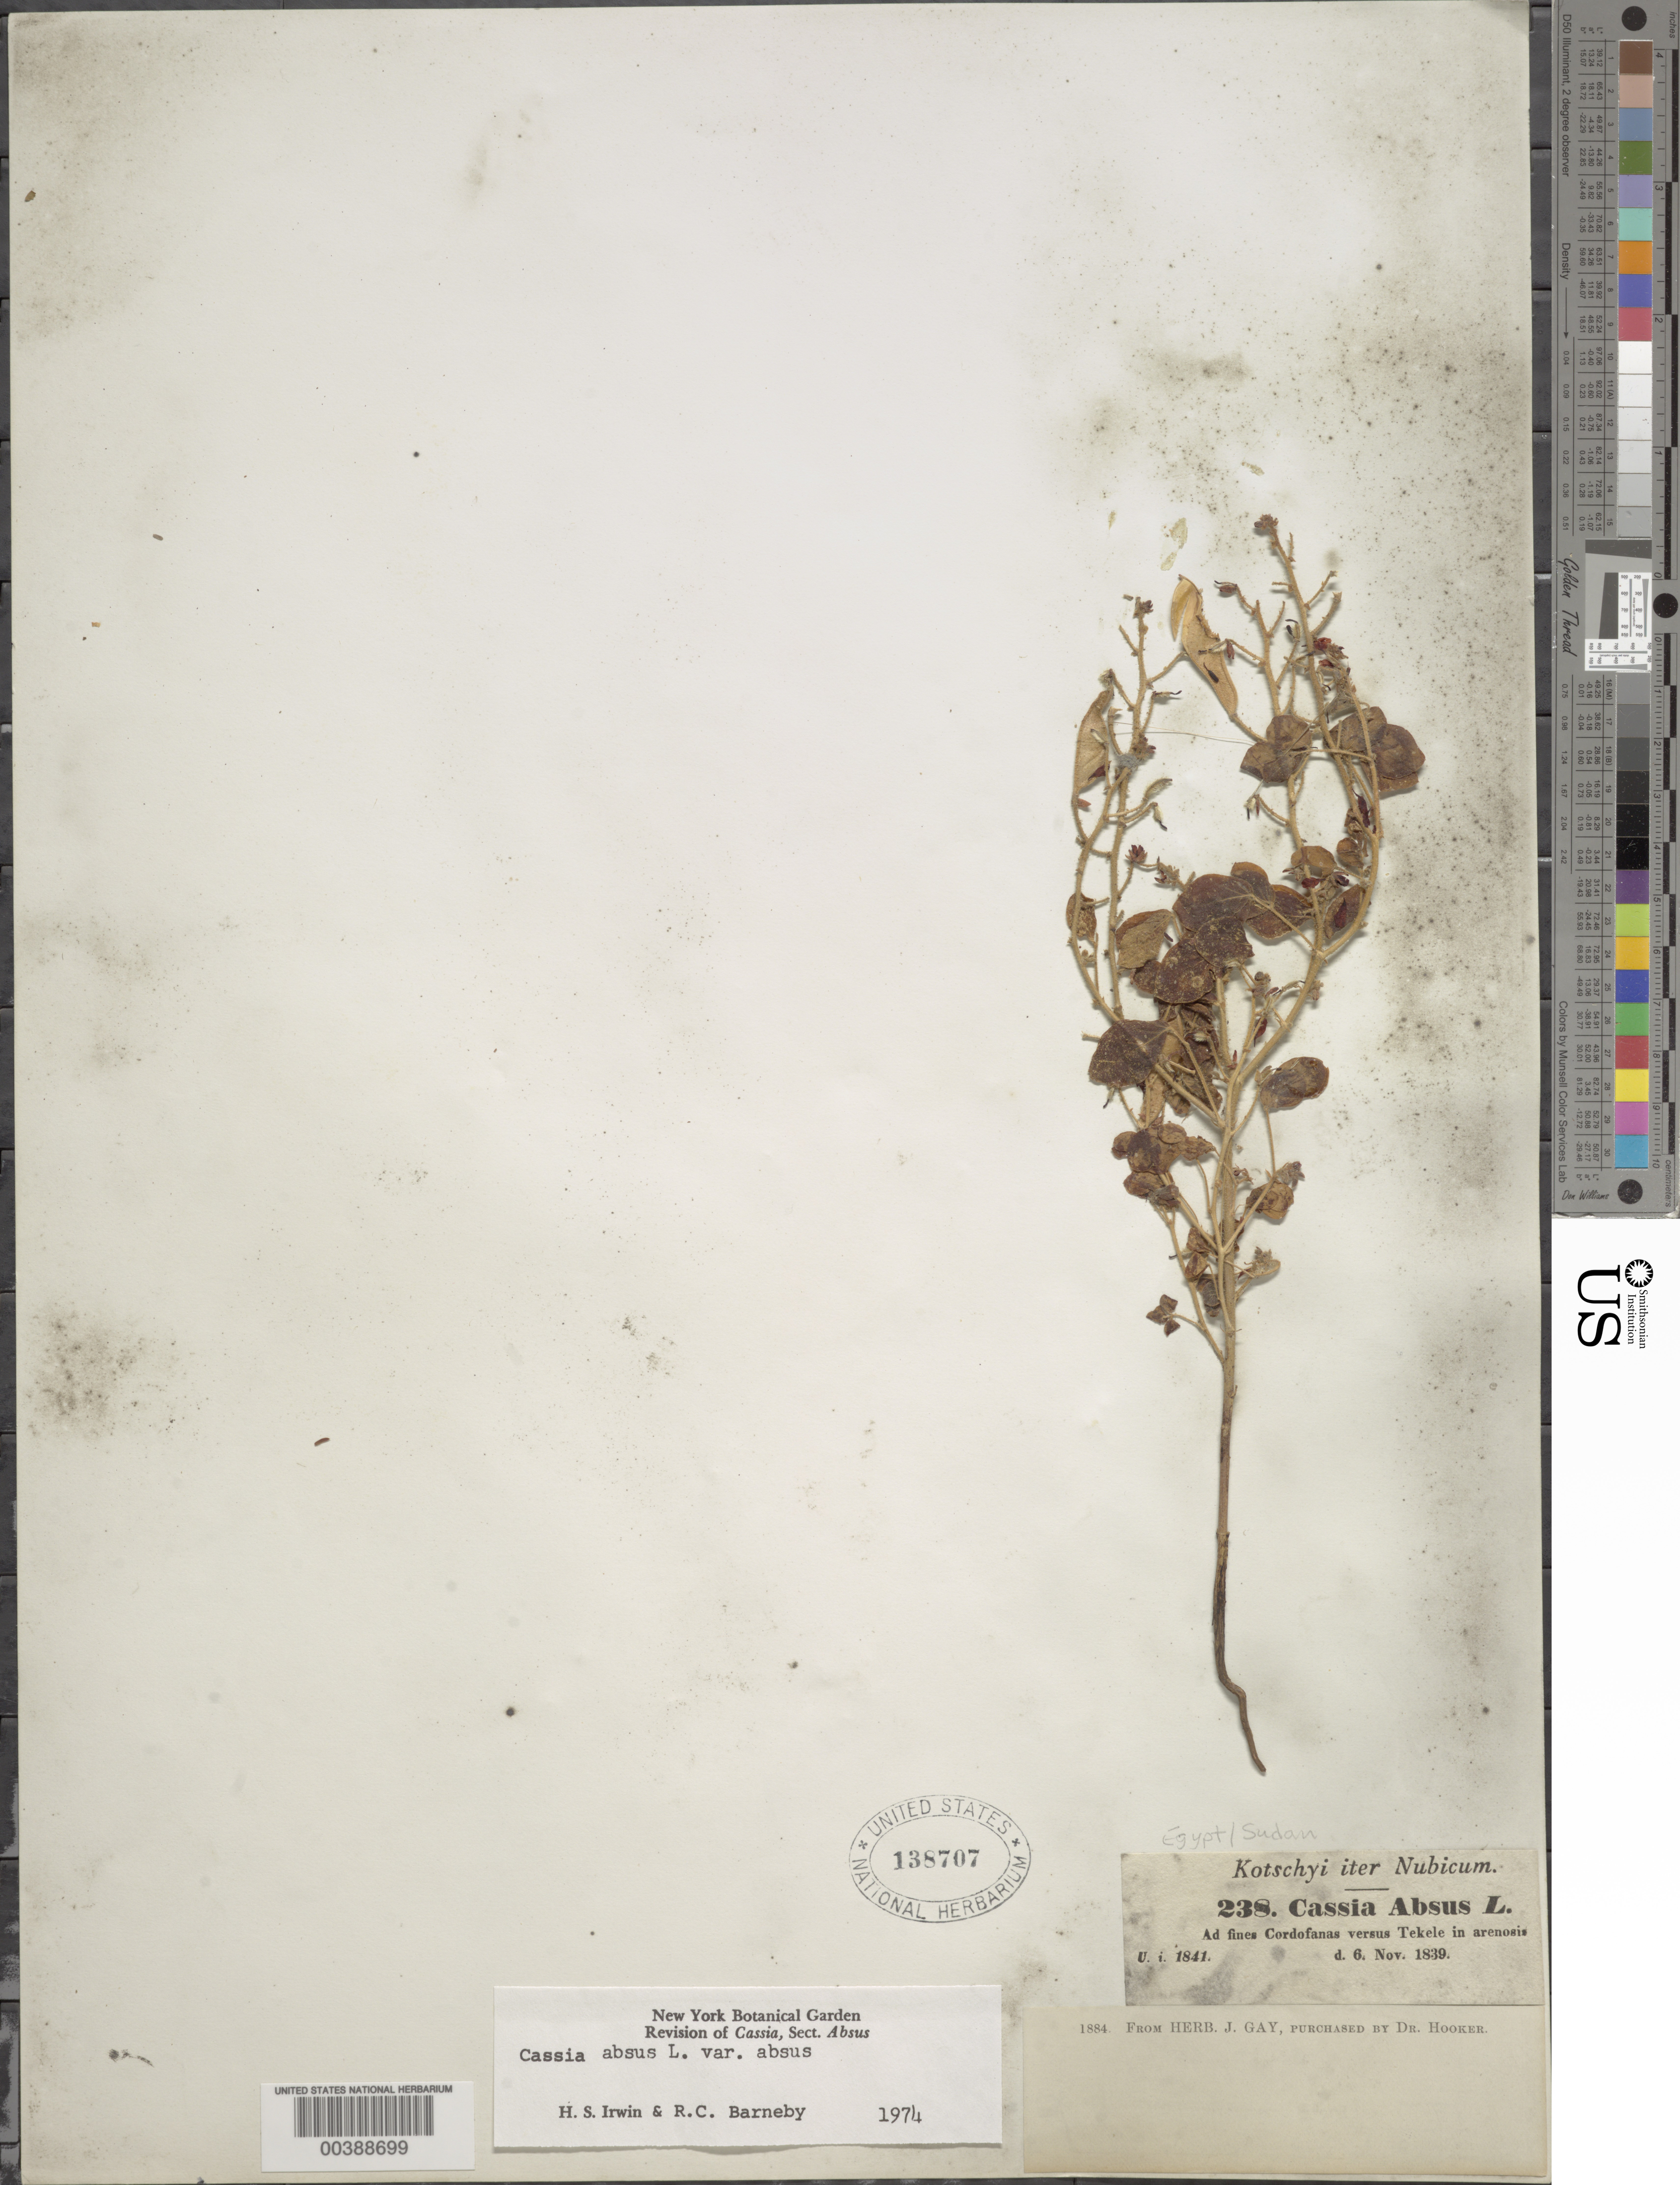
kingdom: Plantae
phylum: Tracheophyta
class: Magnoliopsida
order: Fabales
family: Fabaceae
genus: Chamaecrista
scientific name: Chamaecrista absus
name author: (L.) H.S. Irwin & Barneby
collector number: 238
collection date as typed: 06 Nov 1839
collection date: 1839-11-06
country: Sudan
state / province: Janūb Kurdufān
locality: Cordofanas versus tekele (?). [kurdufan toward tekele. kurdufan province now divided into gharb kurdufan, janub kurdufan, and shamal kurdufan provinces.]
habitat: In arenosis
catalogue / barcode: US 138707